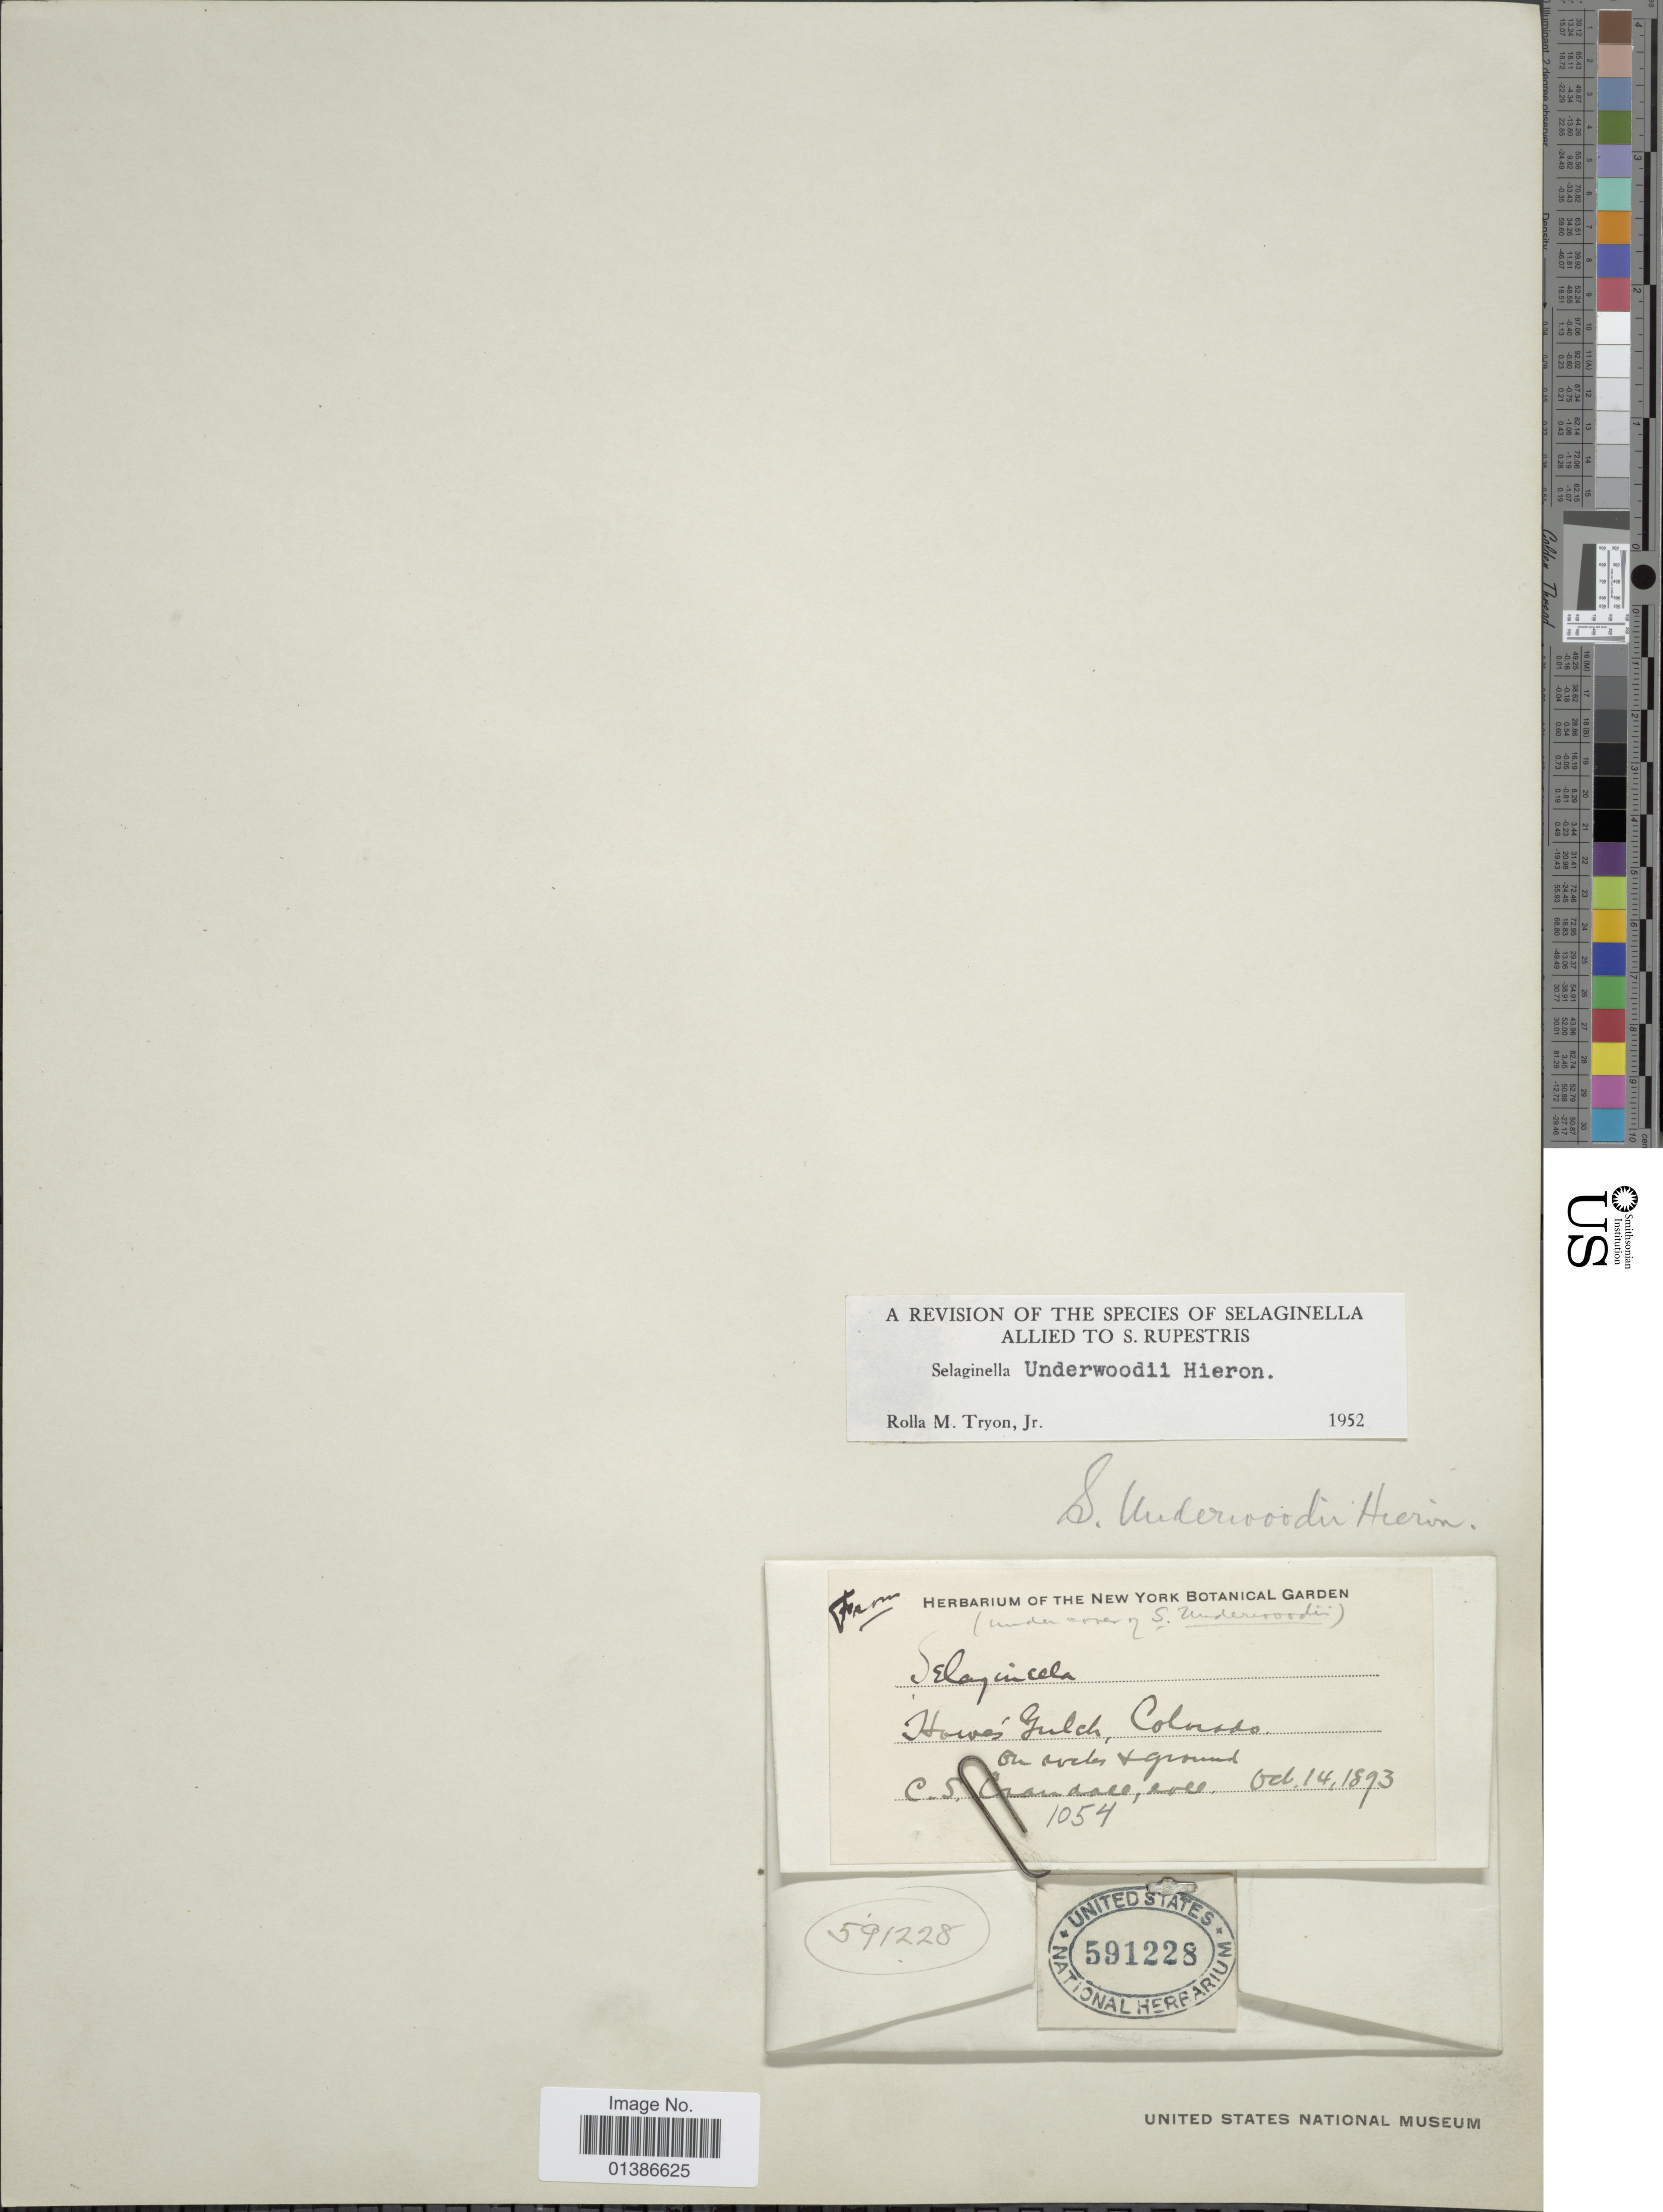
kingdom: Plantae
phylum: Tracheophyta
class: Lycopodiopsida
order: Selaginellales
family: Selaginellaceae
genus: Selaginella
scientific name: Selaginella underwoodii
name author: Hieron.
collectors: C. Crandall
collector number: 1054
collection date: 1893-10-14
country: United States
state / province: Colorado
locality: Harvard Gulch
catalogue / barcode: US 591228